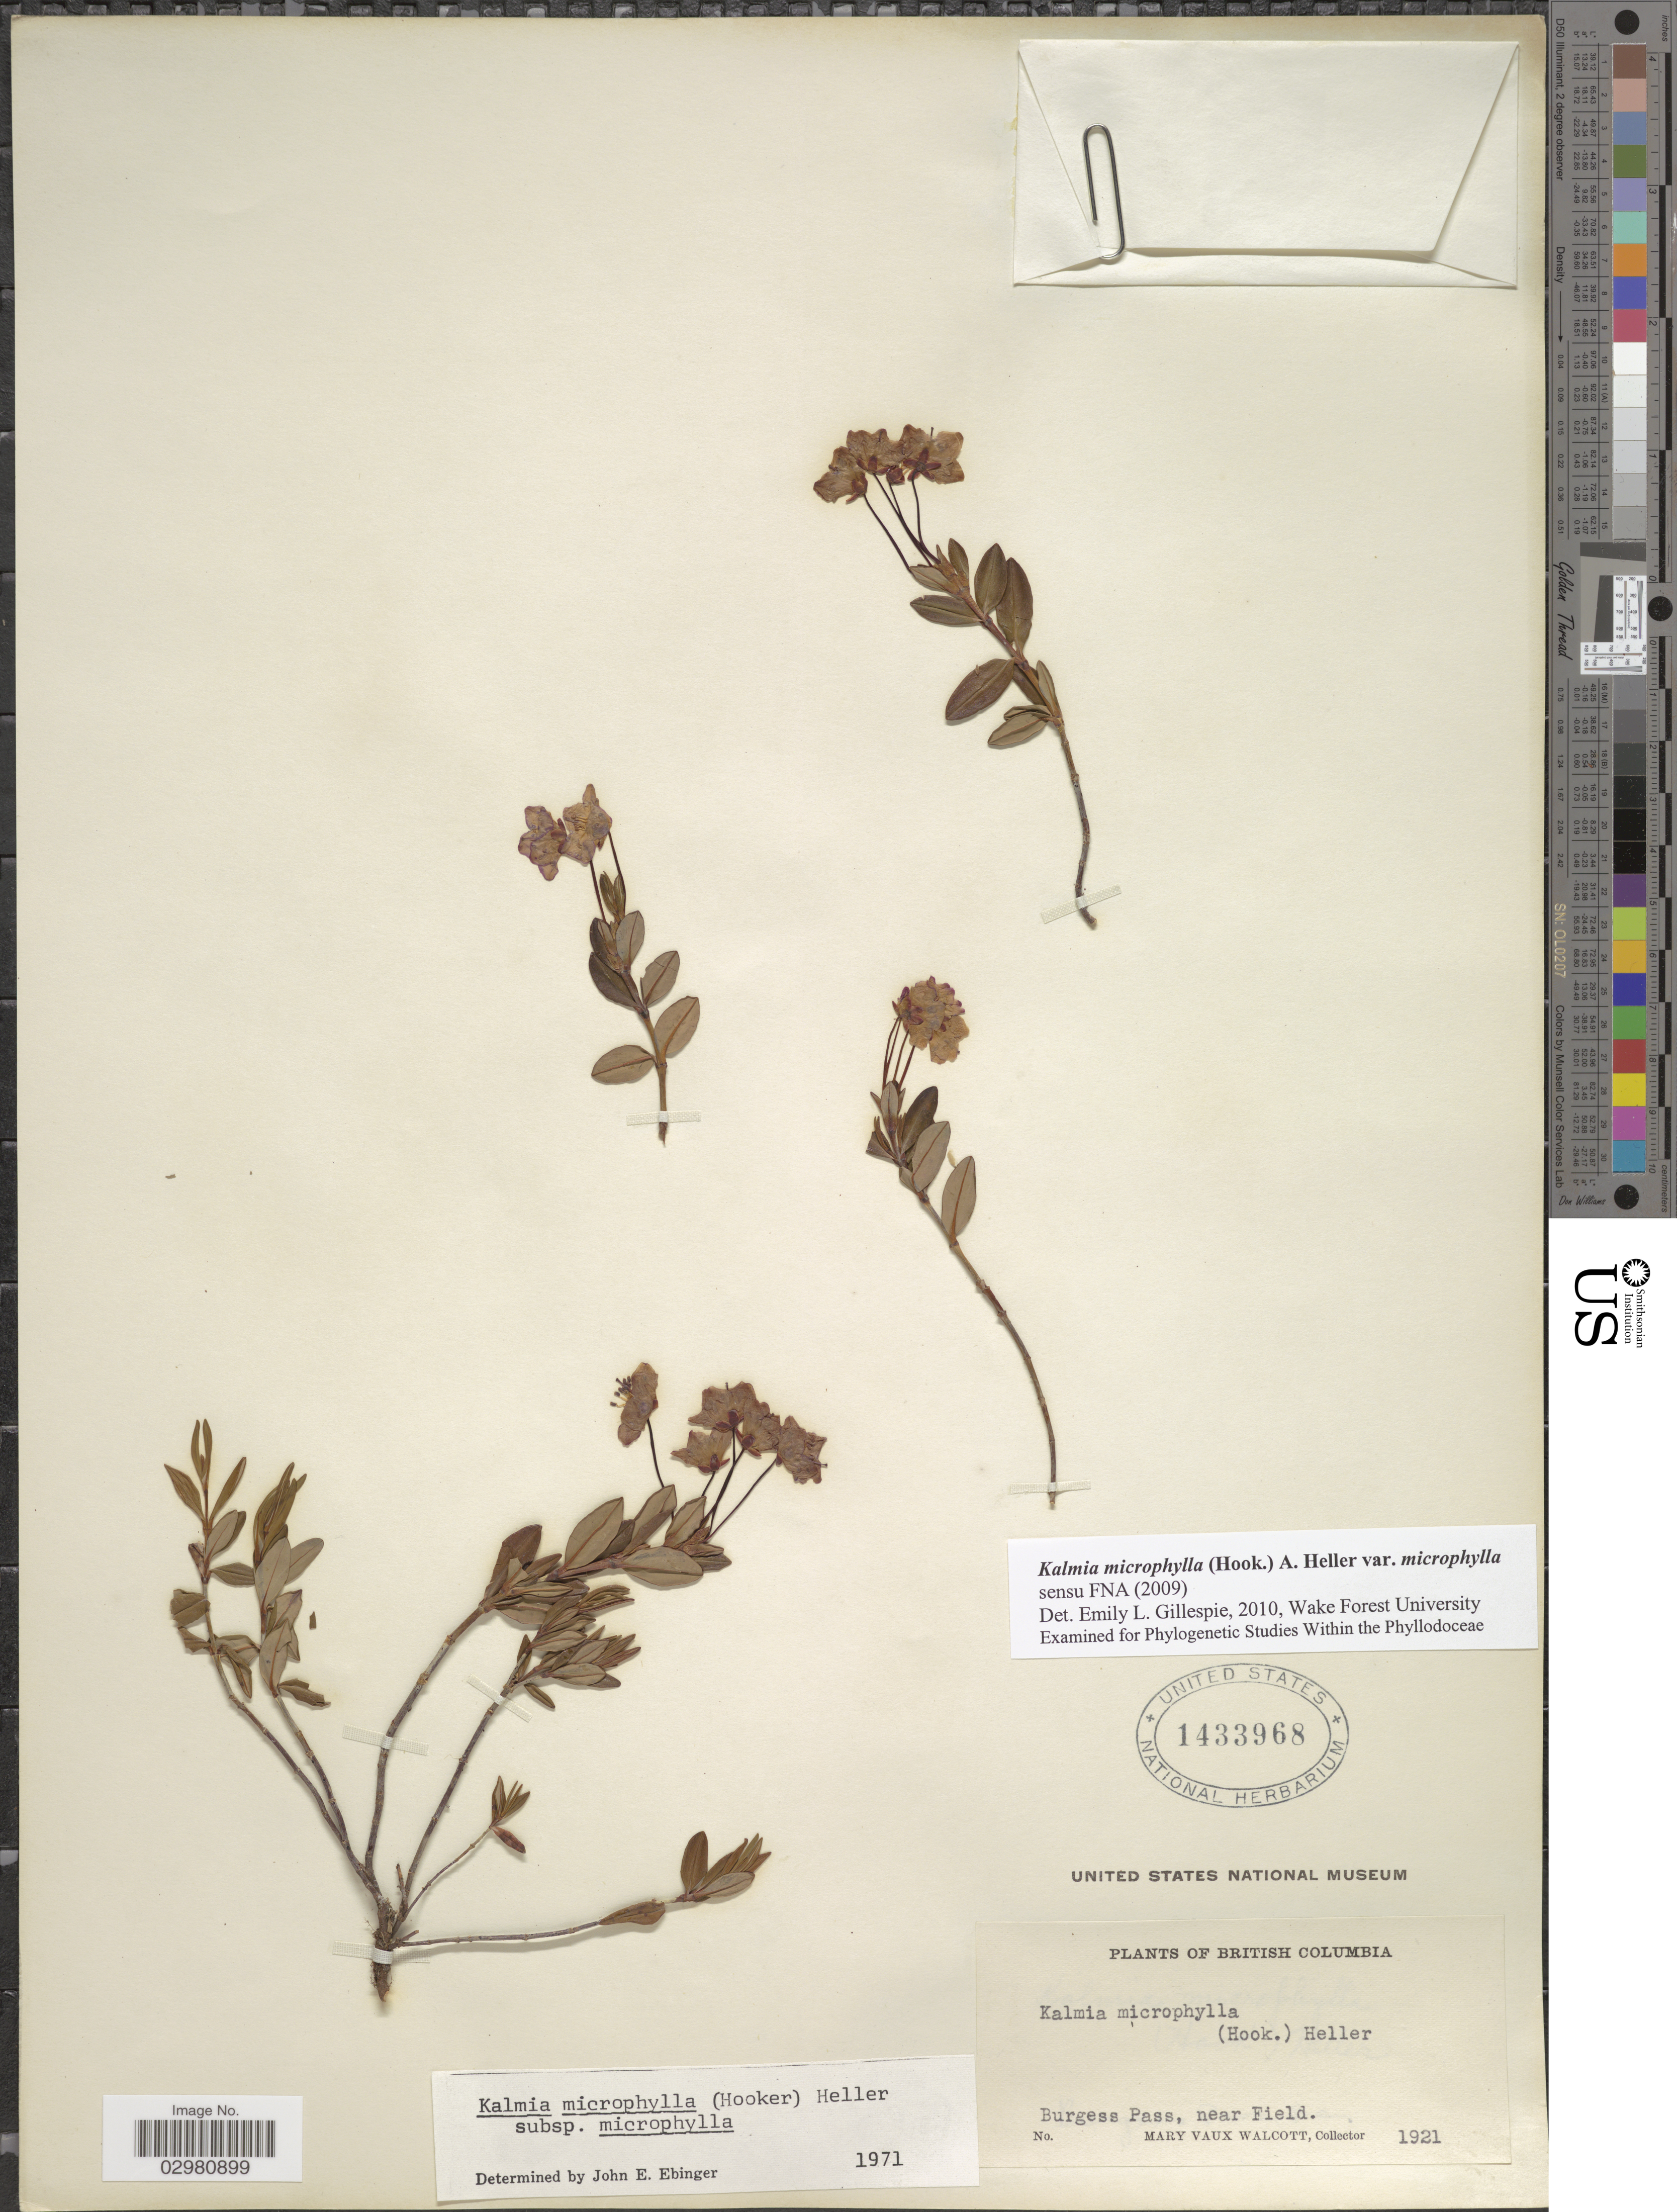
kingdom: Plantae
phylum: Tracheophyta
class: Magnoliopsida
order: Ericales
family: Ericaceae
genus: Kalmia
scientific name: Kalmia microphylla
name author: (Hook.) A. Heller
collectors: M. Walcott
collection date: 1921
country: Canada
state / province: British Columbia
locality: Burgess Pass, near Field.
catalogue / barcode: US 1433968